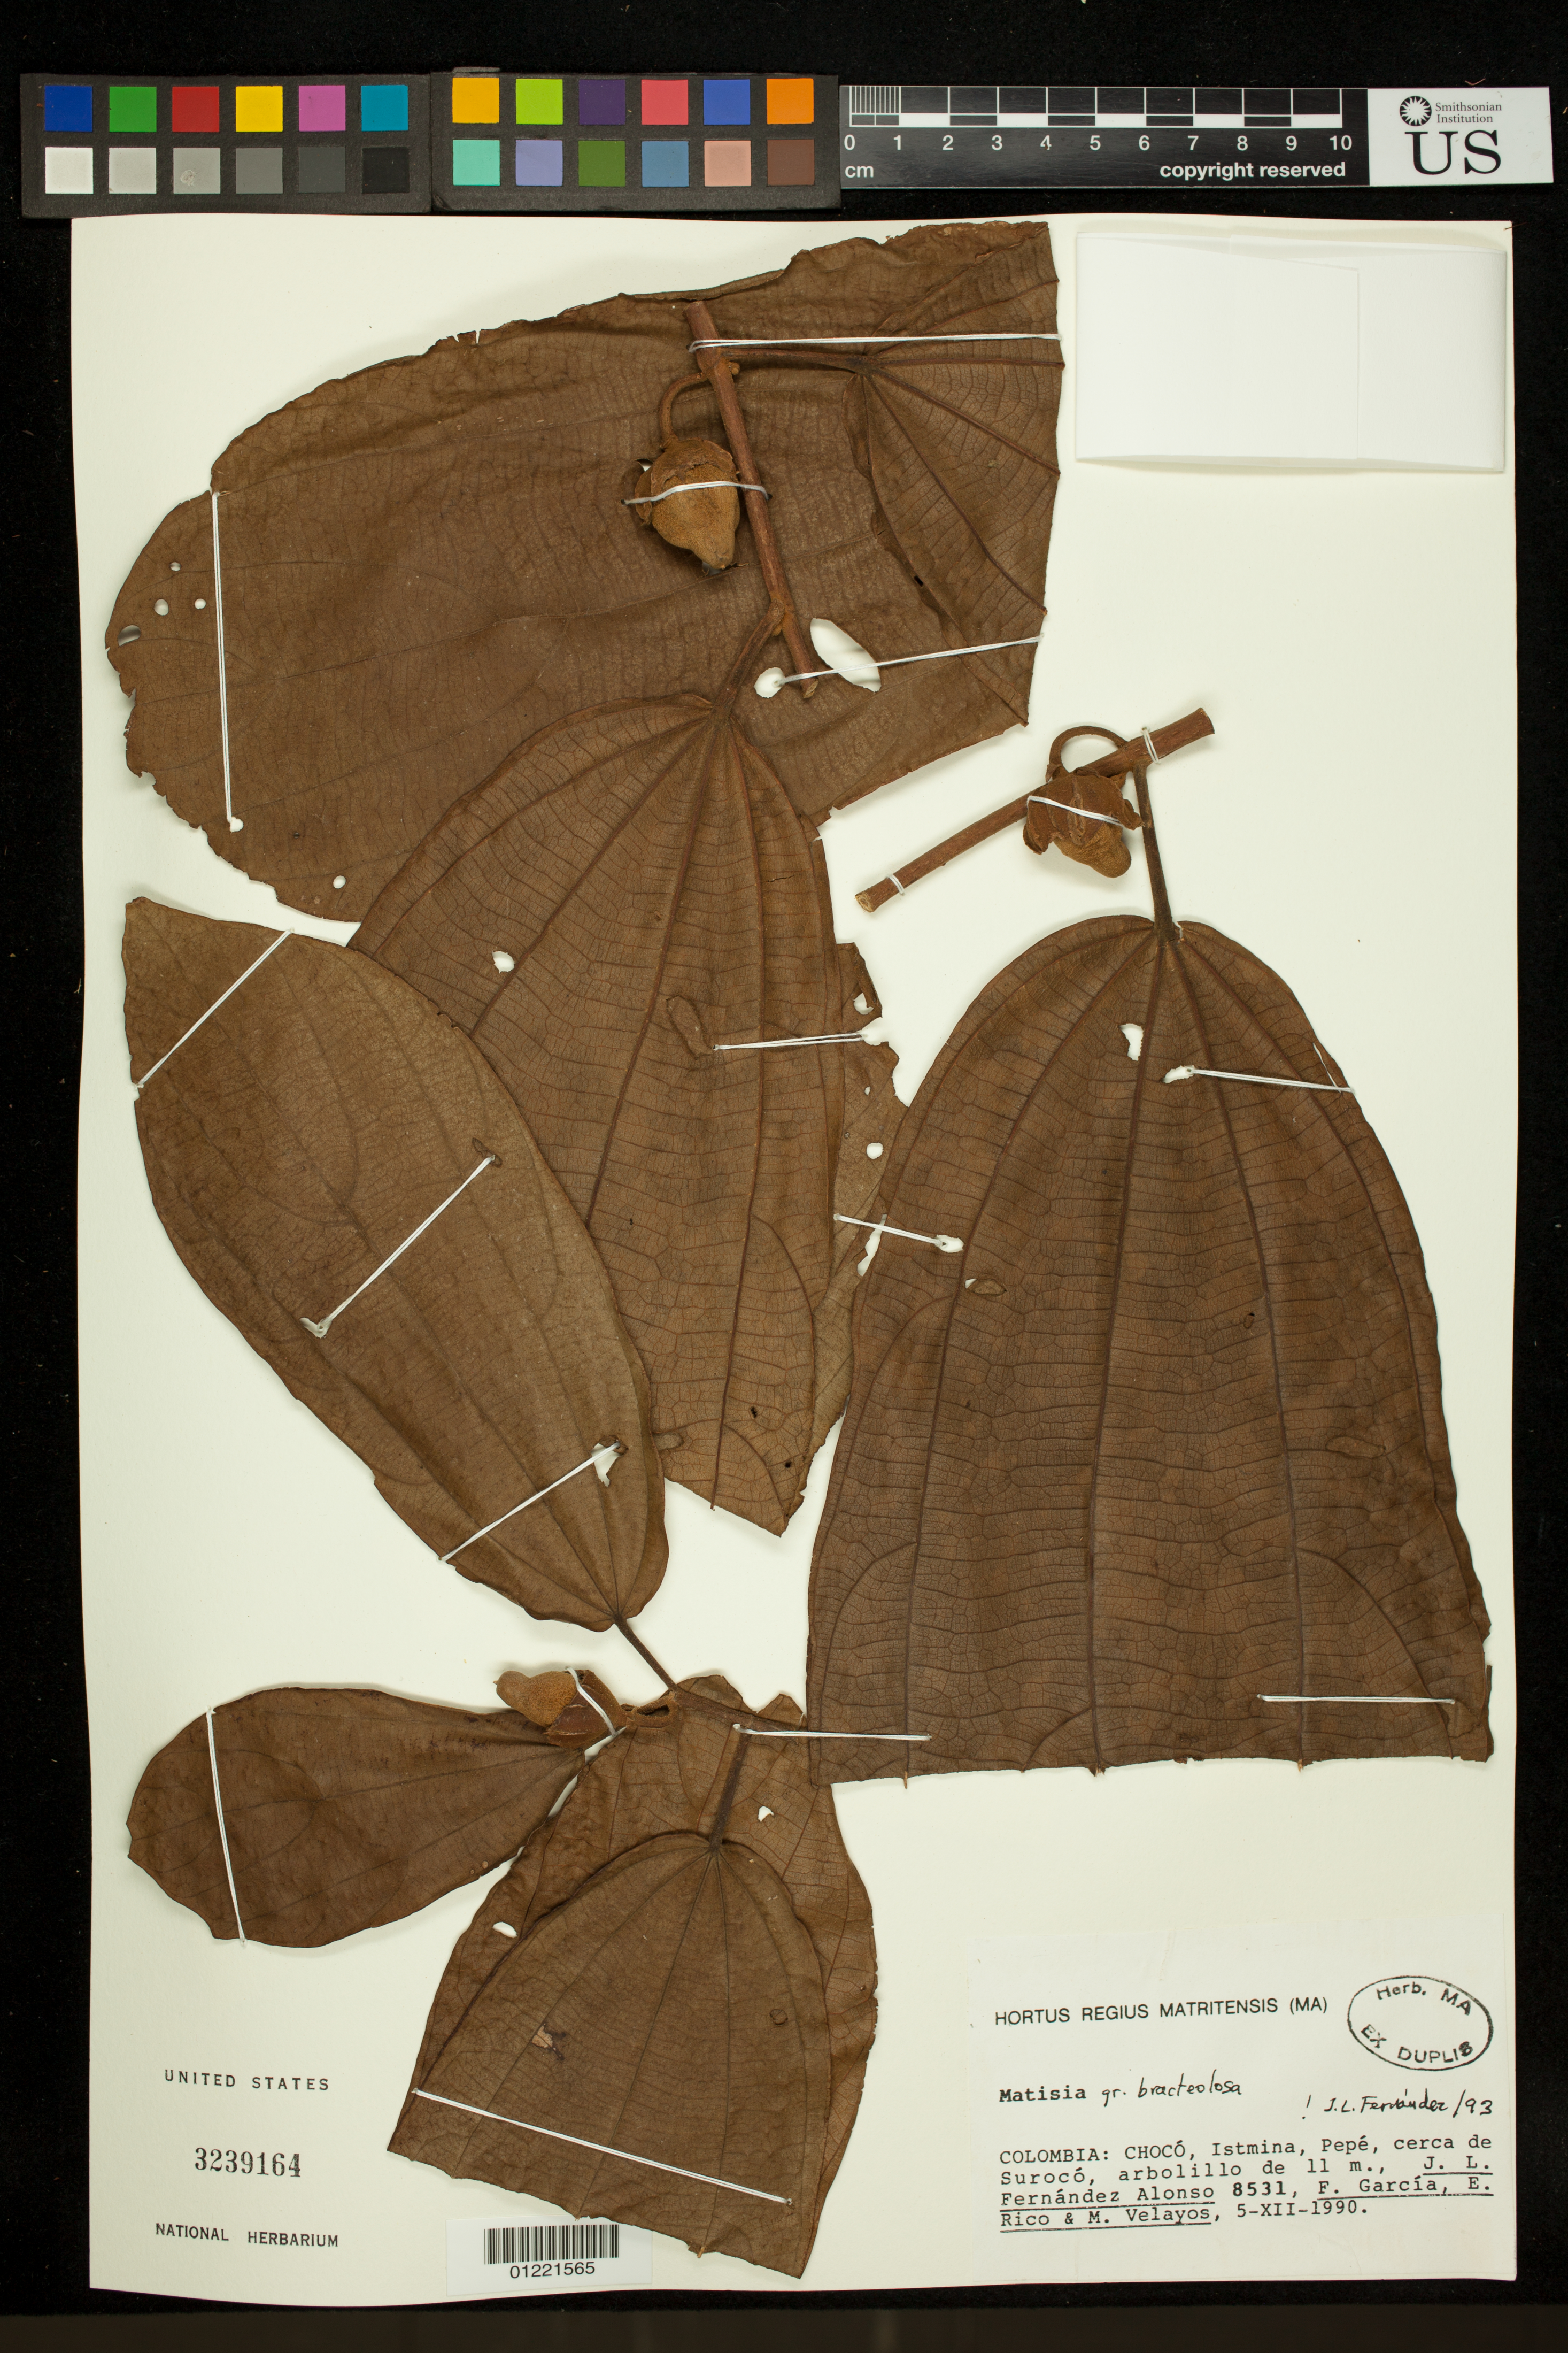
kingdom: Plantae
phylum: Tracheophyta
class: Magnoliopsida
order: Malvales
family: Malvaceae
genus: Matisia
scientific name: Matisia bracteolosa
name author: Ducke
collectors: J. L. Fernández-Alonso, F. Garcia, E. Rico & M. Velayos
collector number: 8531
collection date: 1990-12-05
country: Colombia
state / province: Choco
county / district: Istmina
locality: Pepe, cerca de Suroco.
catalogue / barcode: US 3239164